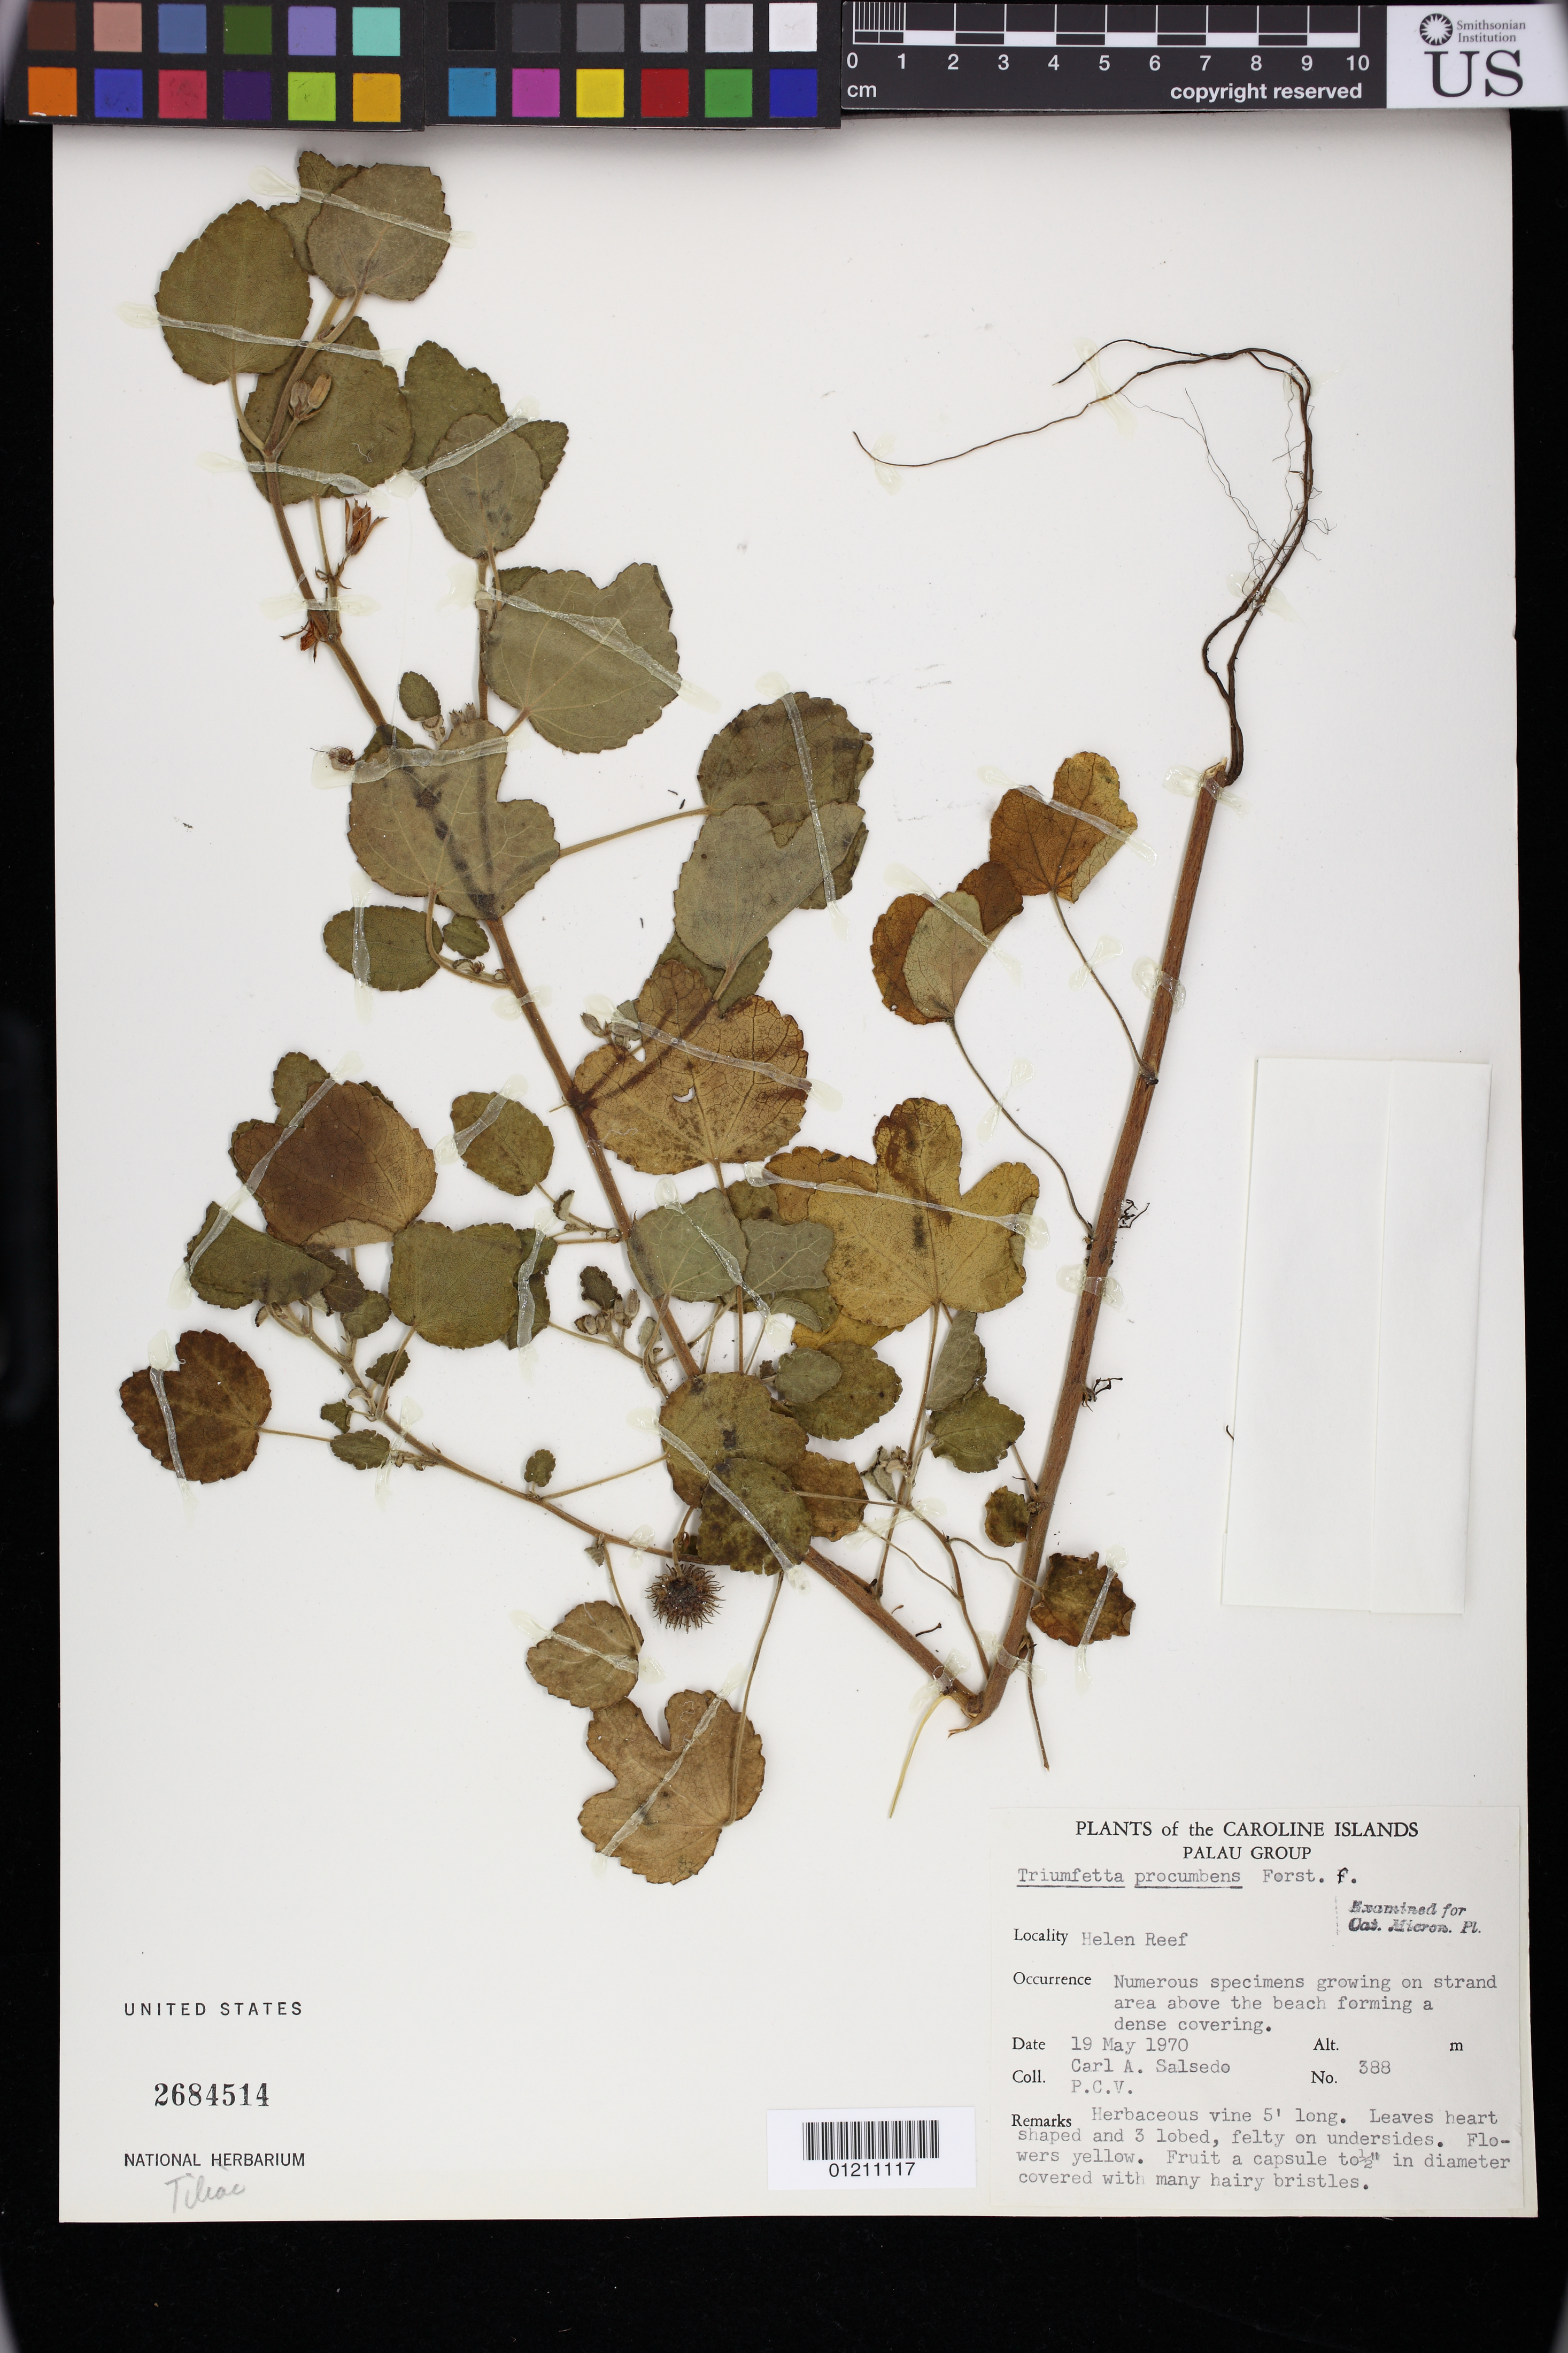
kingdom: Plantae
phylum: Tracheophyta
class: Magnoliopsida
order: Malvales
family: Malvaceae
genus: Triumfetta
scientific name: Triumfetta procumbens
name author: G. Forst.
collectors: C.A. Salsedo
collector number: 388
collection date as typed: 19 May 1970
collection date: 1970-05-19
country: Palau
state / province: Belau Outliers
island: Helen Atoll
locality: Caroline Islands: Palau Group. Helen Reef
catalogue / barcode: US 2684514